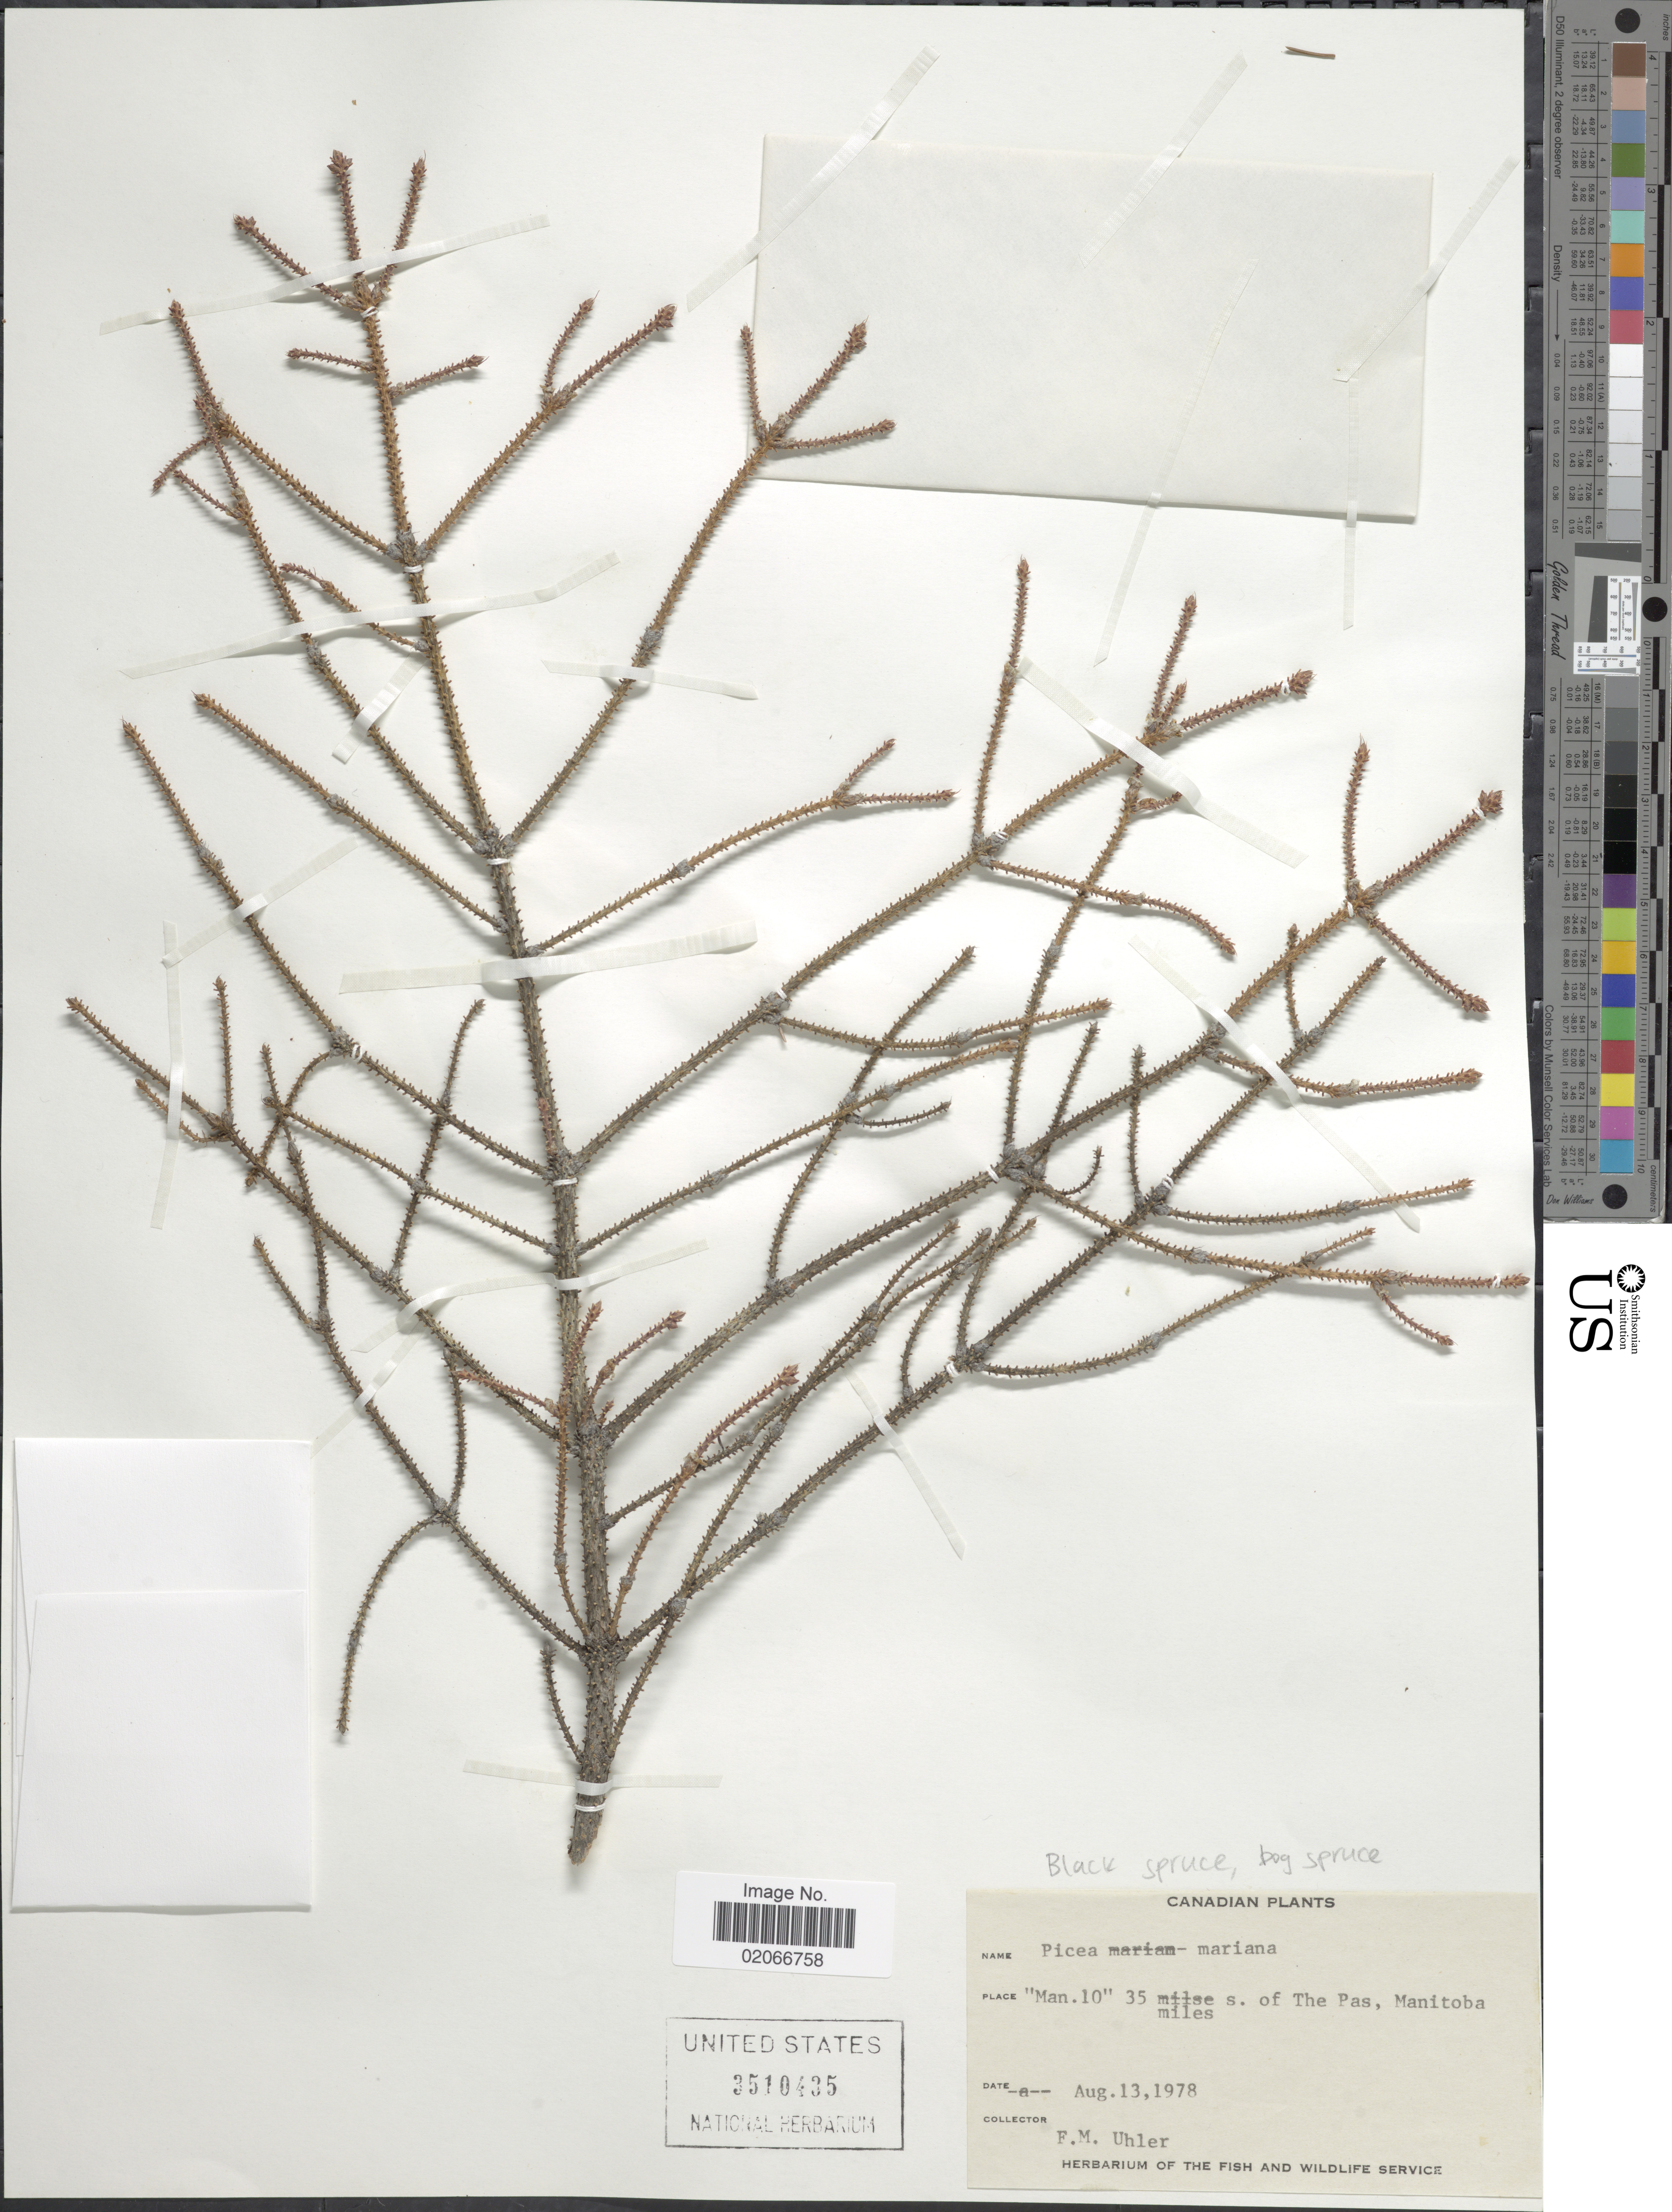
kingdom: Plantae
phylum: Tracheophyta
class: Pinopsida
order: Pinales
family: Pinaceae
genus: Picea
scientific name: Picea pungens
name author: Engelm.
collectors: F. M. Uhler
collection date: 1978-08-13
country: Canada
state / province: Manitoba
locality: Man. 10, 35 miles s. of The Pas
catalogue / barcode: US 3510435